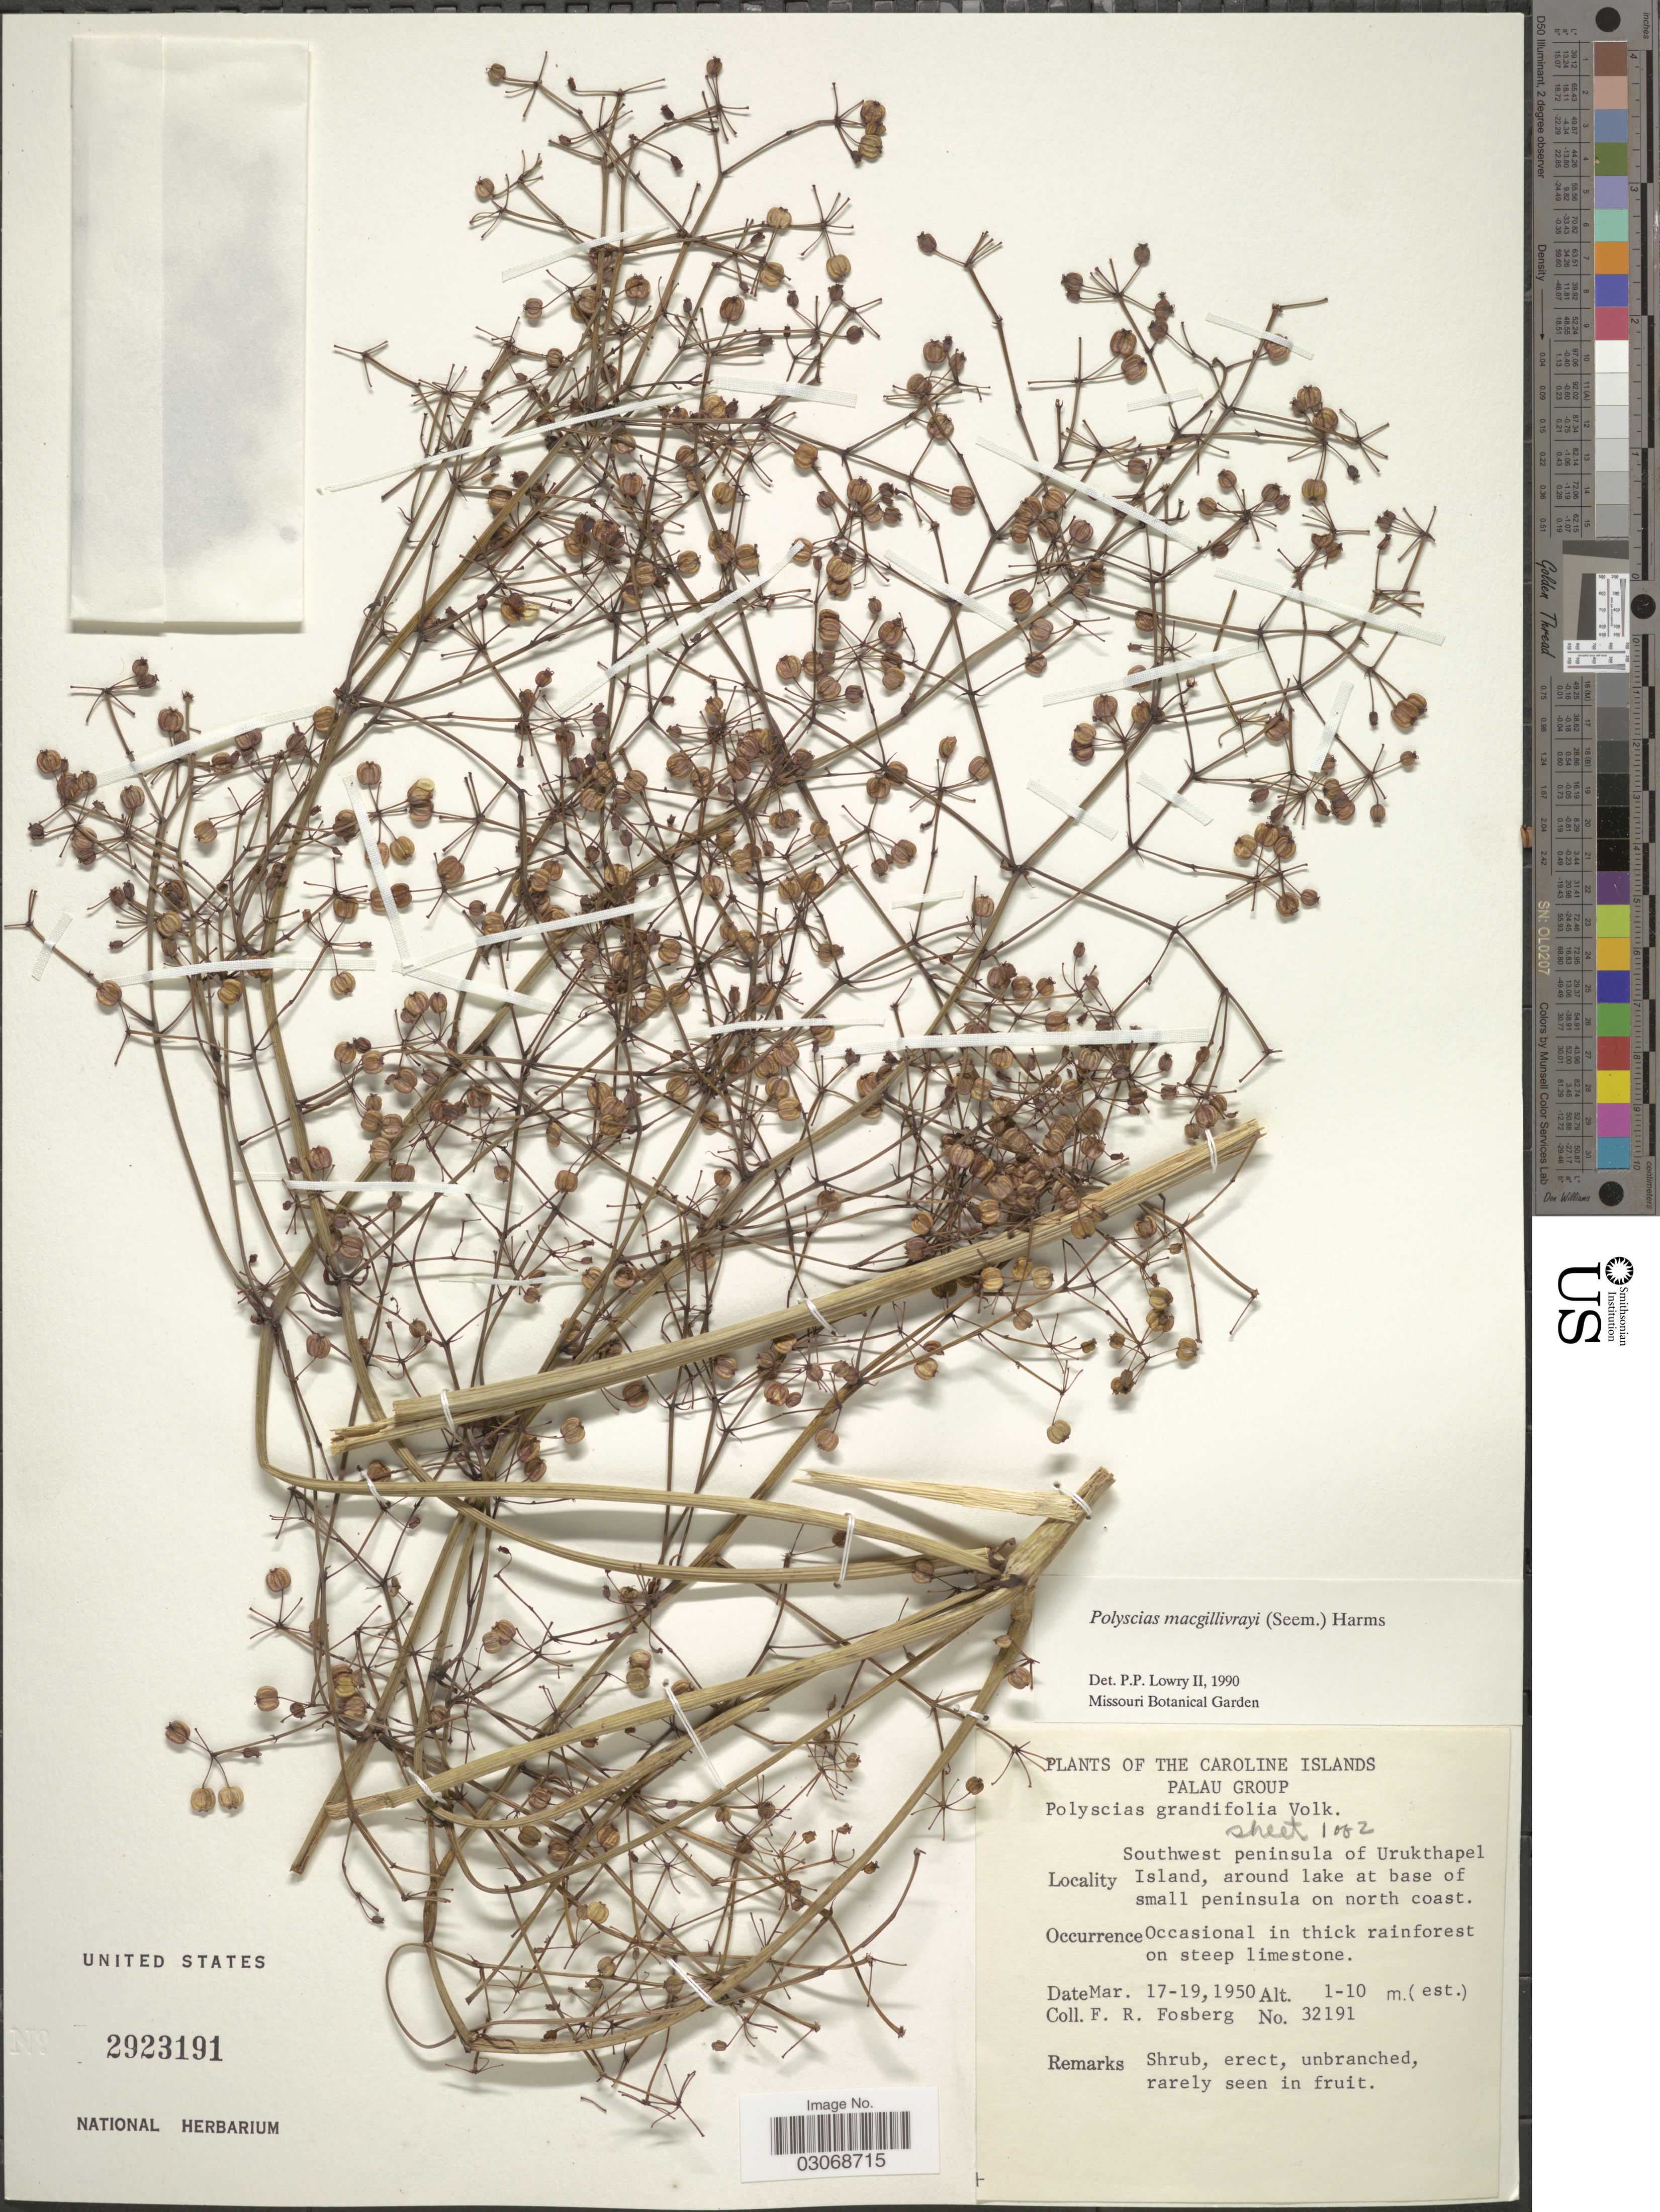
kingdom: Plantae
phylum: Tracheophyta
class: Magnoliopsida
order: Apiales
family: Araliaceae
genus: Polyscias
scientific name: Polyscias macgillivrayi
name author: Harms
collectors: F. R. Fosberg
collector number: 32191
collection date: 1950-03-17/1950-03-19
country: Palau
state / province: Koror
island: Ngeruktabel [Urukthapel]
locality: The Caroline Islands, Palau Group, Southwest peninsula of Urukthapel Island, around lake at base of small peninsula on north coast.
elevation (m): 1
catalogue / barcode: US 2923191